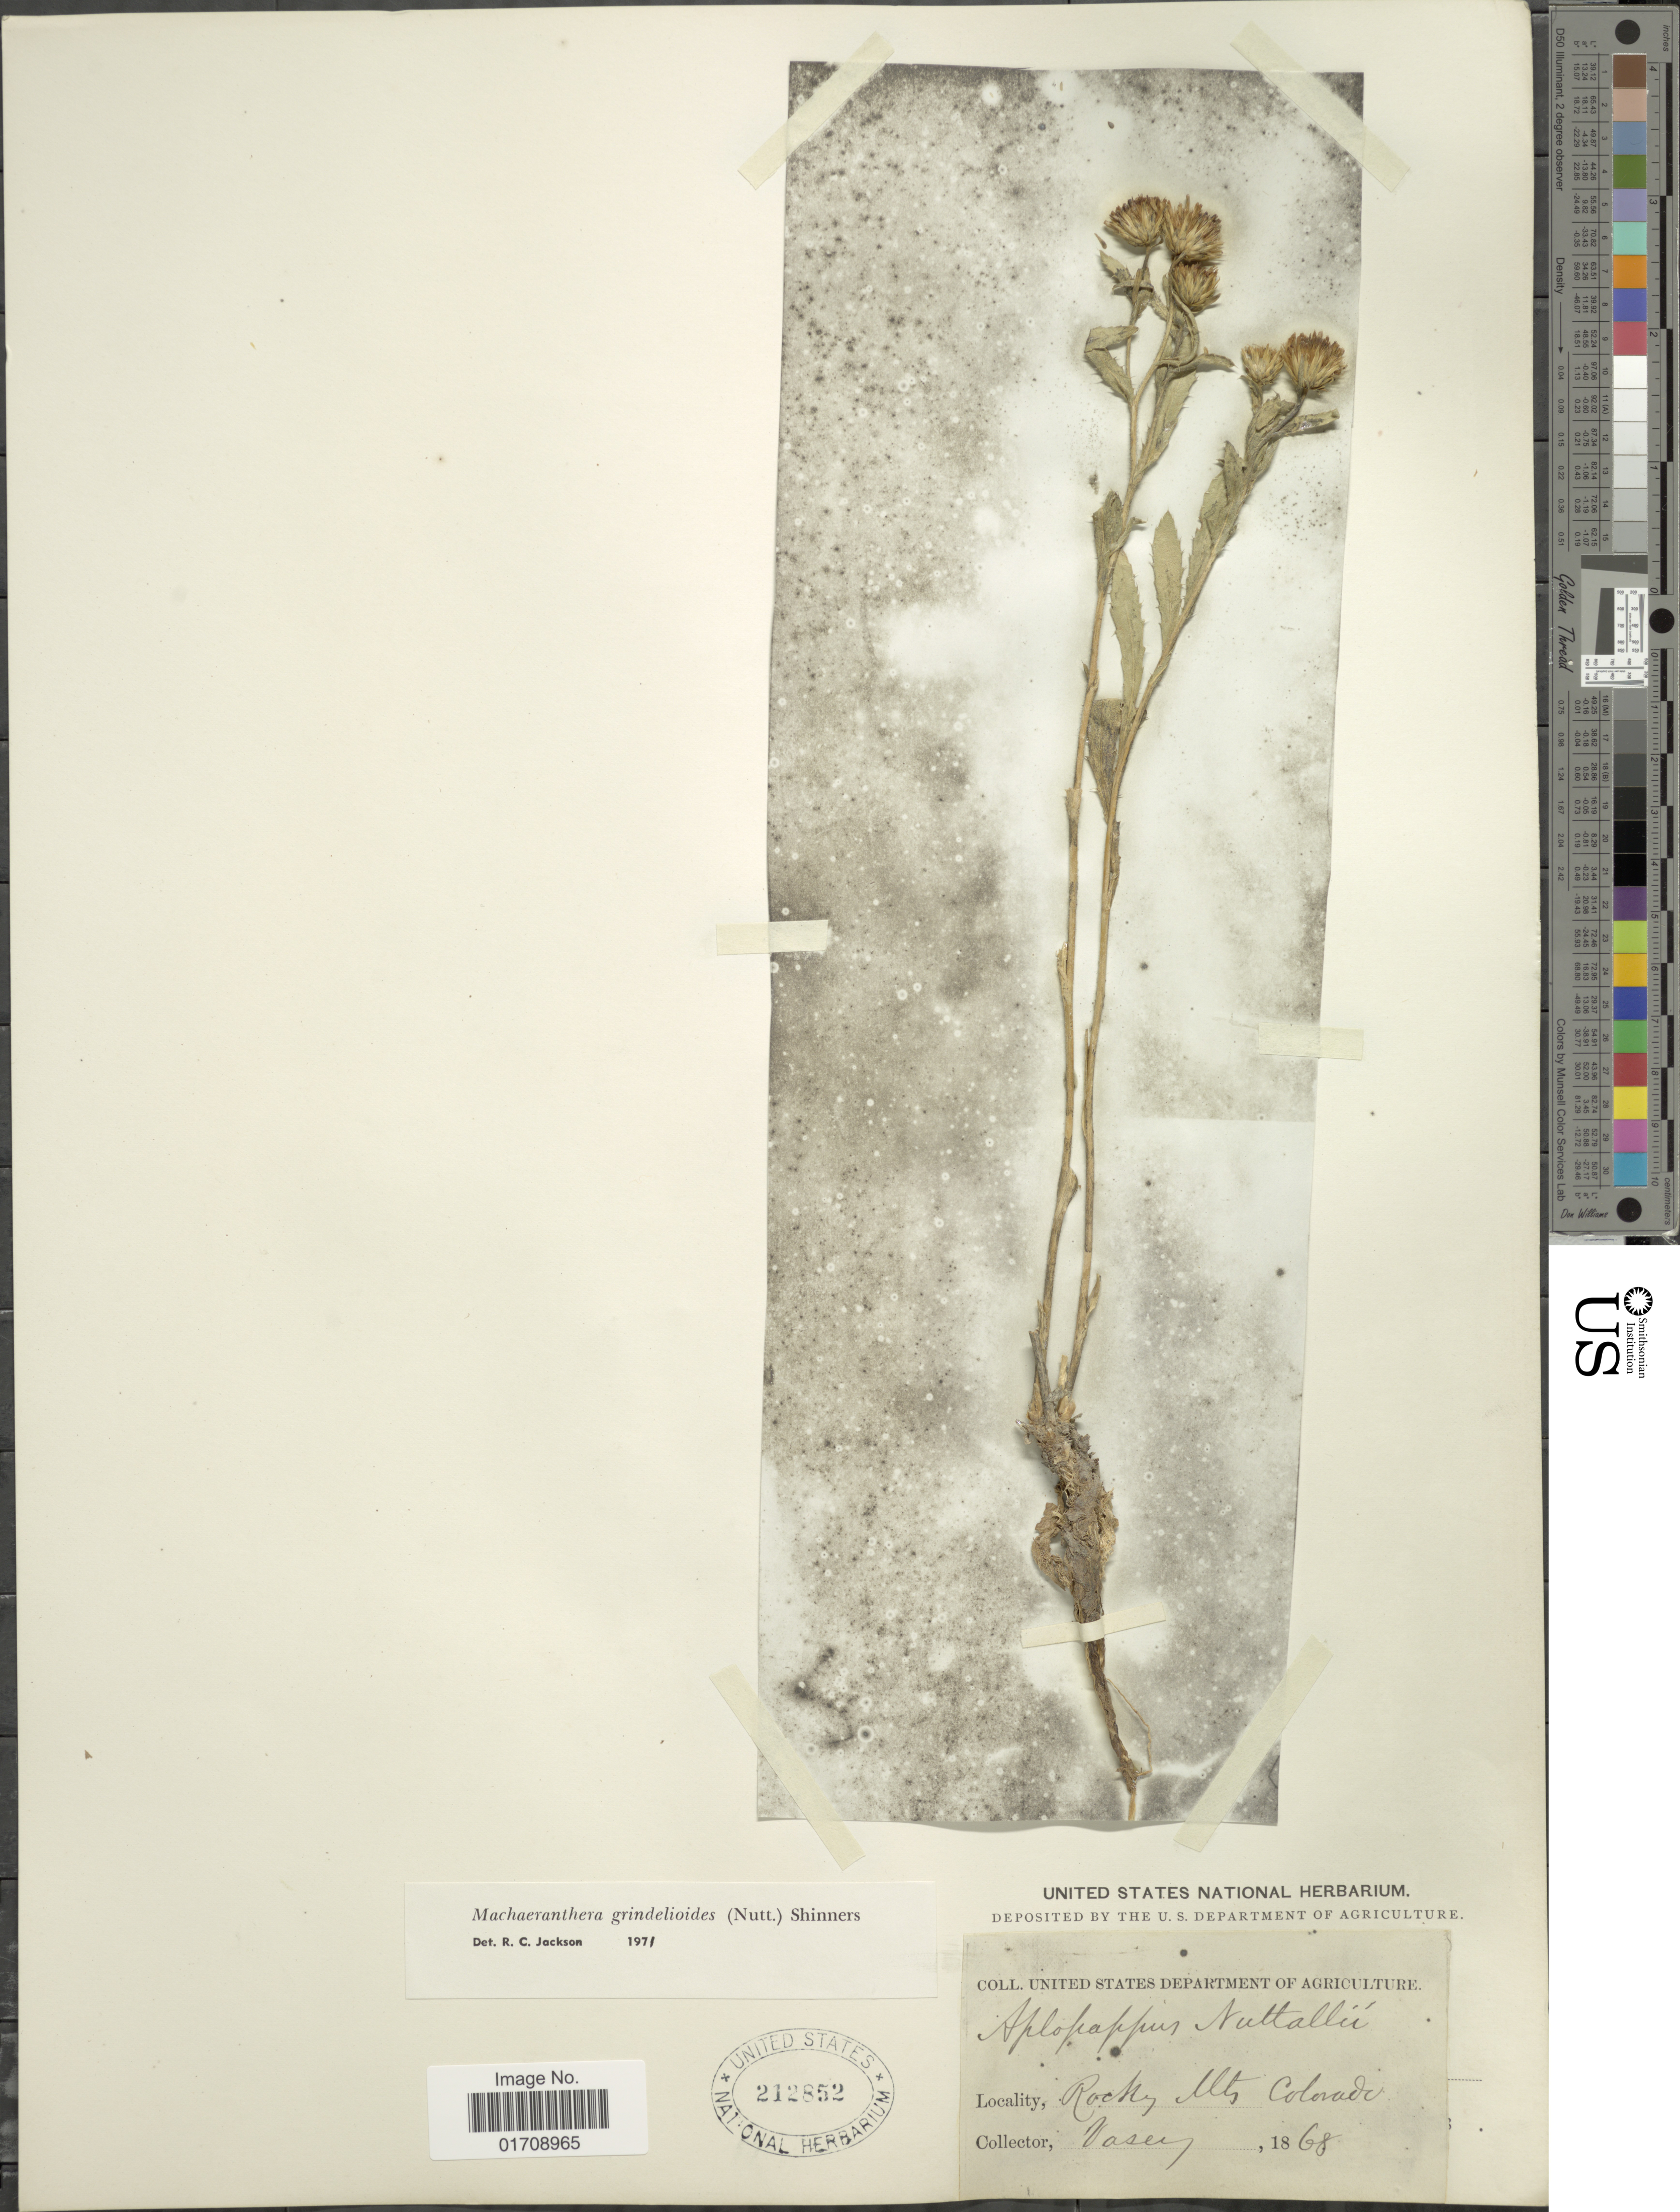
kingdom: Plantae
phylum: Tracheophyta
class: Magnoliopsida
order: Asterales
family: Asteraceae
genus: Machaeranthera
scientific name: Machaeranthera grindelioides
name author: (Nutt.) Shinners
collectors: Vasey, --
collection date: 1868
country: United States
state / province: Colorado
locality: Rocky Mts.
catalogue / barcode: US 212852